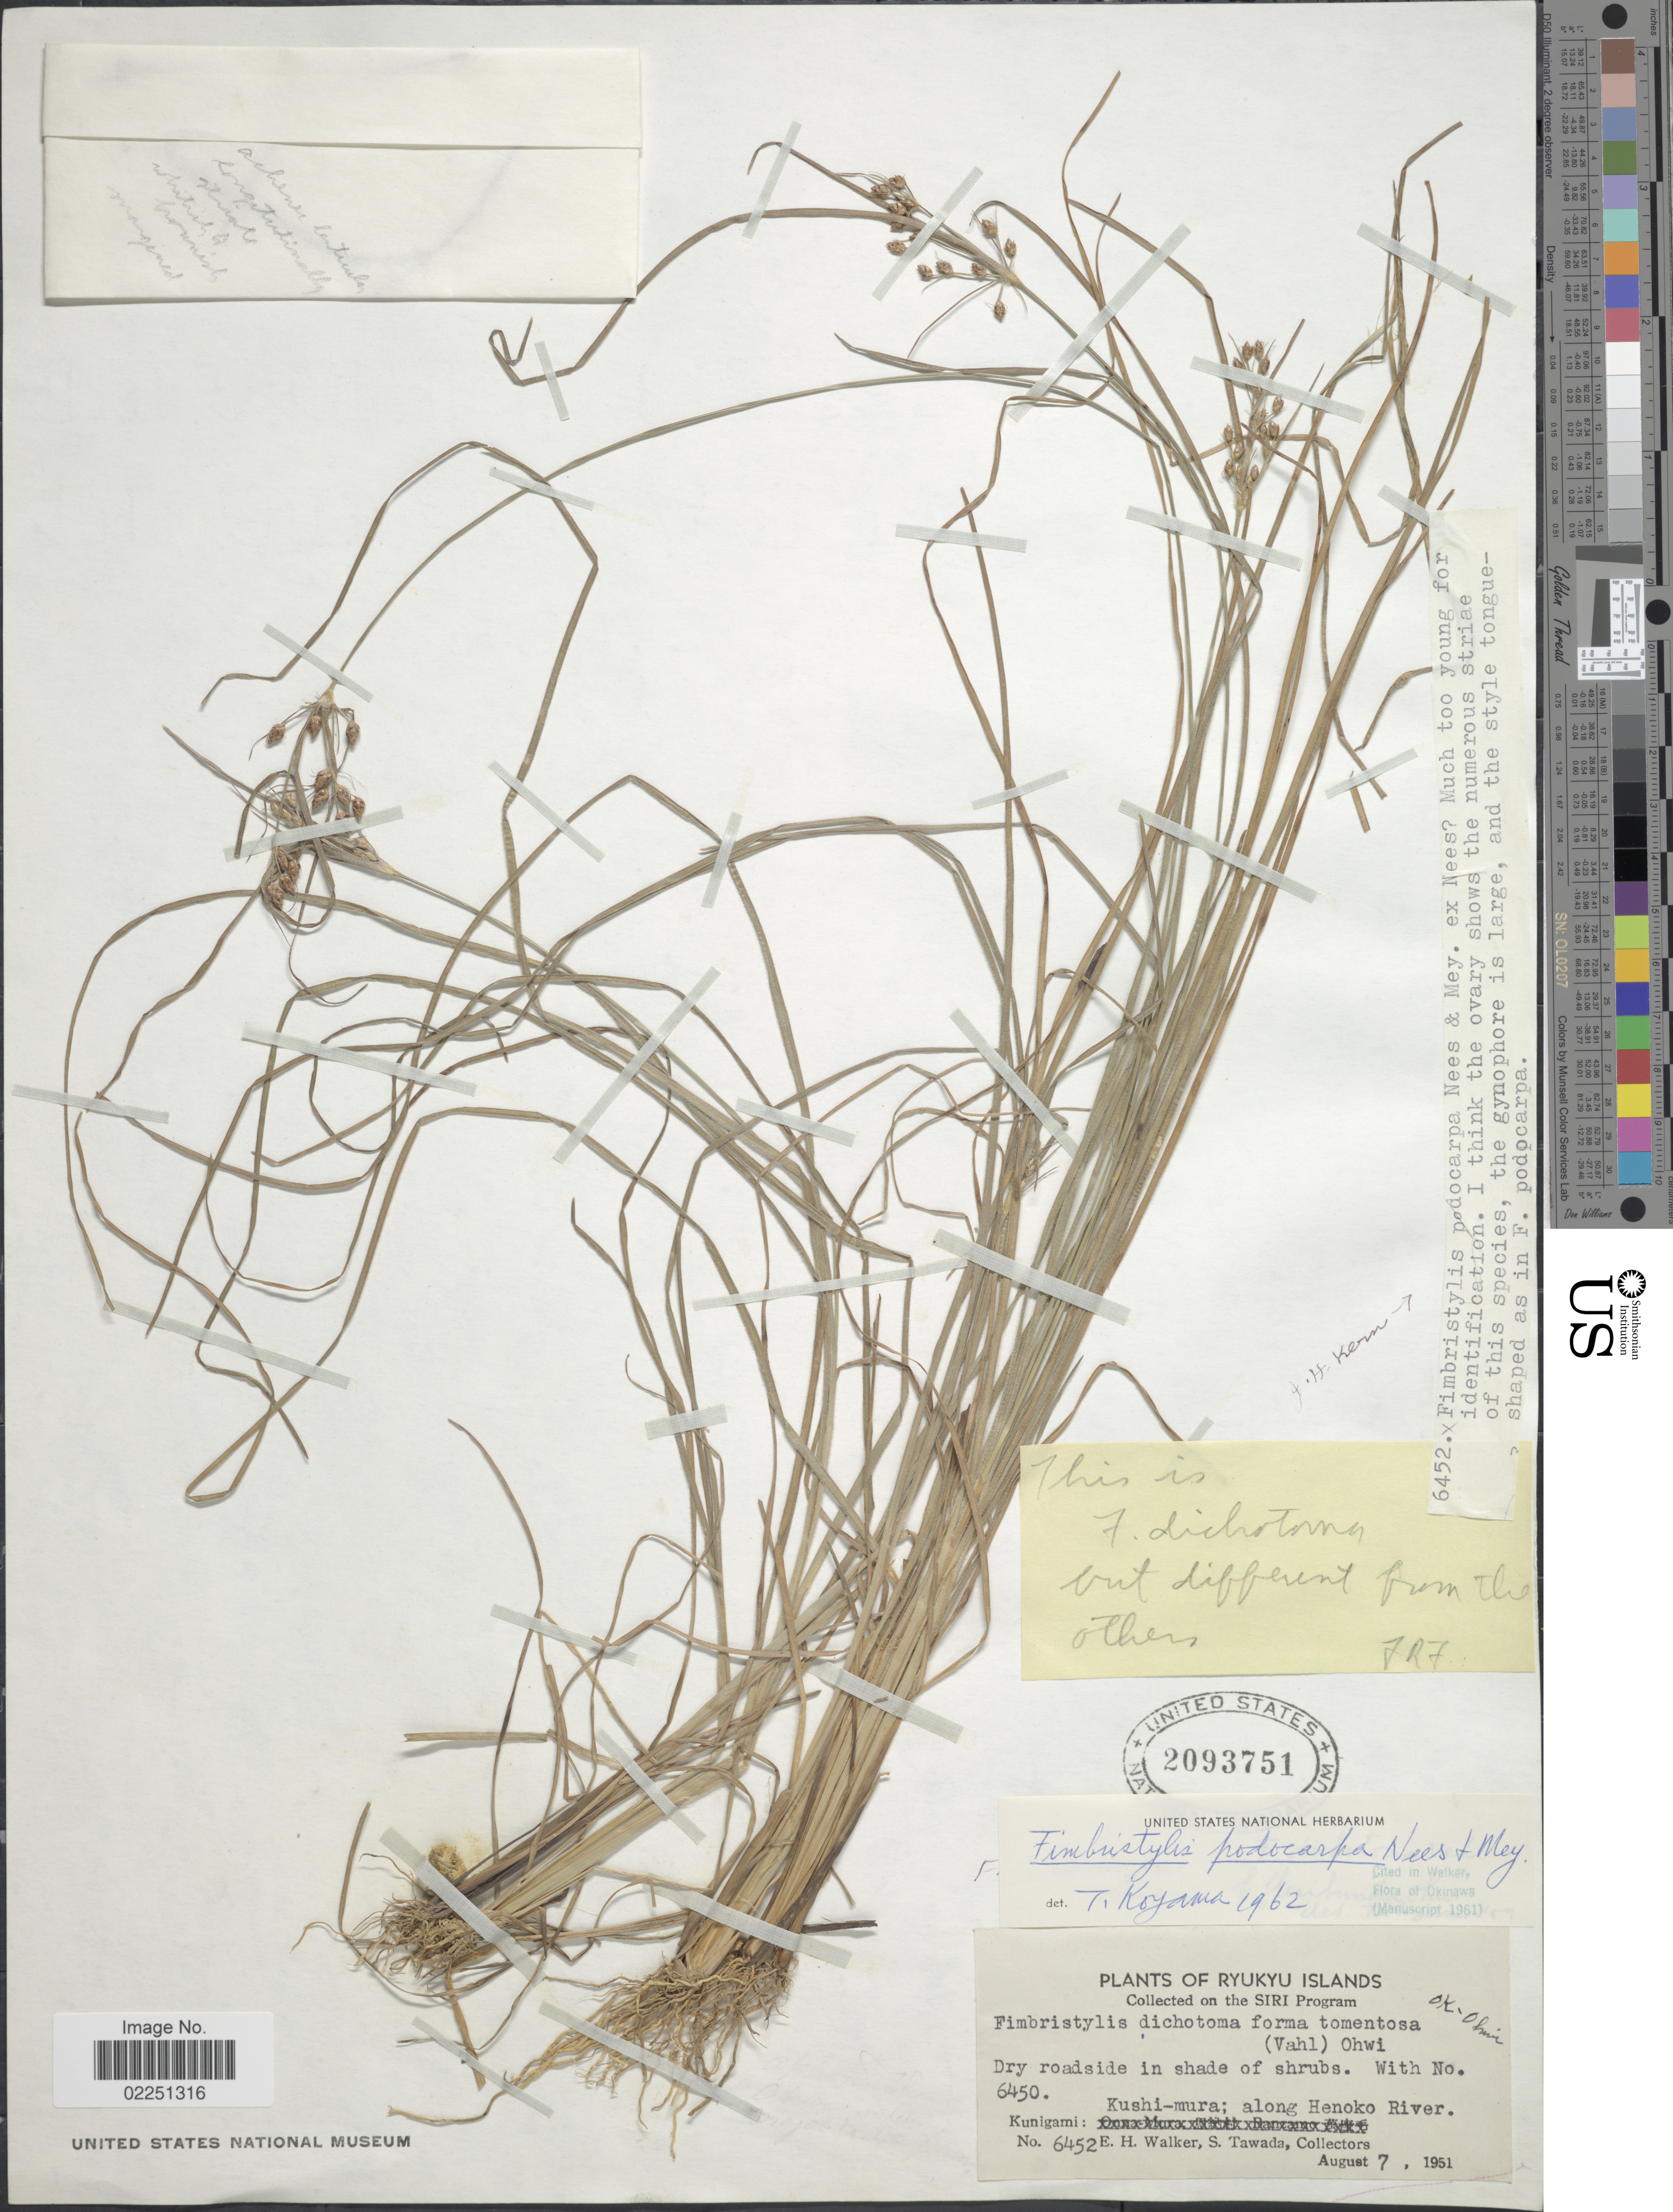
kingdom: Plantae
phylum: Tracheophyta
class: Liliopsida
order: Poales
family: Cyperaceae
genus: Fimbristylis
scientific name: Fimbristylis podocarpa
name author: Nees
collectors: E. H. Walker & S. Tawada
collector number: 6450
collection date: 1951-08-07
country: Japan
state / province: Okinawa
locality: Ryukyu Islands. Kunigami: Kushi-mura; along Henoko River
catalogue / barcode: US 2093751